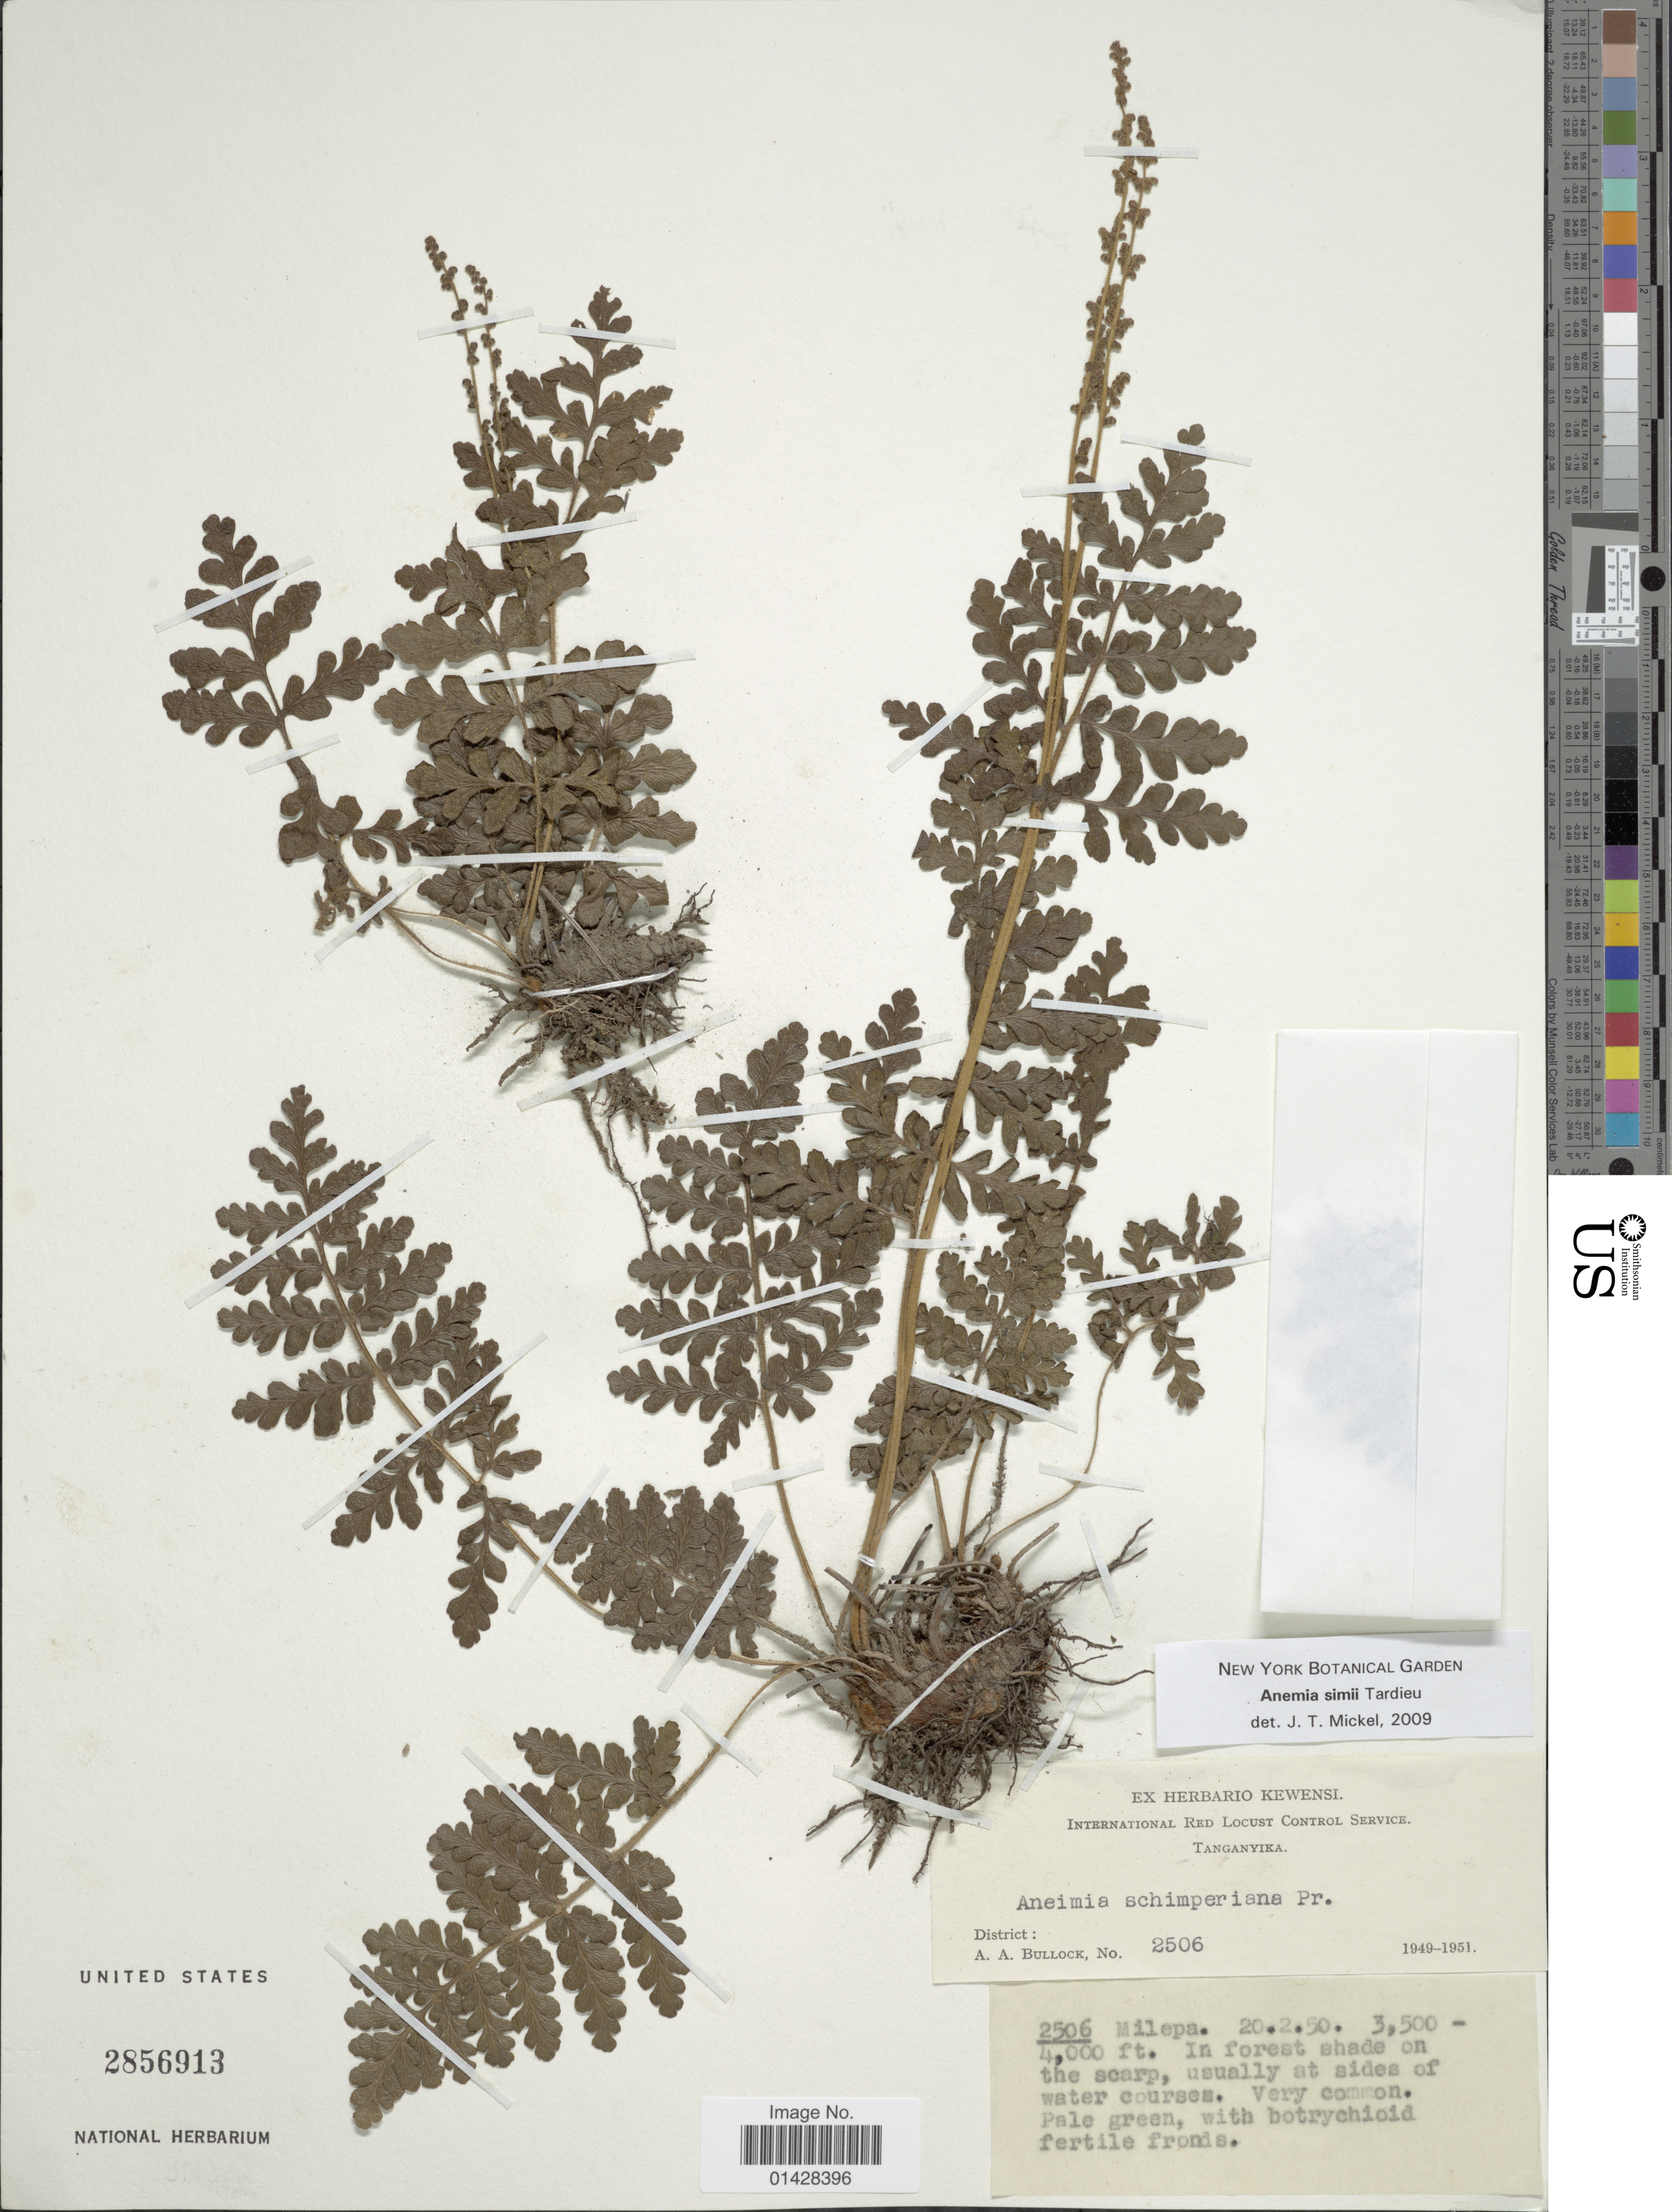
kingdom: Plantae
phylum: Tracheophyta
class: Polypodiopsida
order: Schizaeales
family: Anemiaceae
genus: Anemia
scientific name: Anemia simii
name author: Tardieu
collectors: A. Bullock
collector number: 2506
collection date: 1950-02-20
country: Tanzania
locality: Tanganyika, Milepa, In forest shade on the scarp, usually at sides of water courses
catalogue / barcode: US 2856913